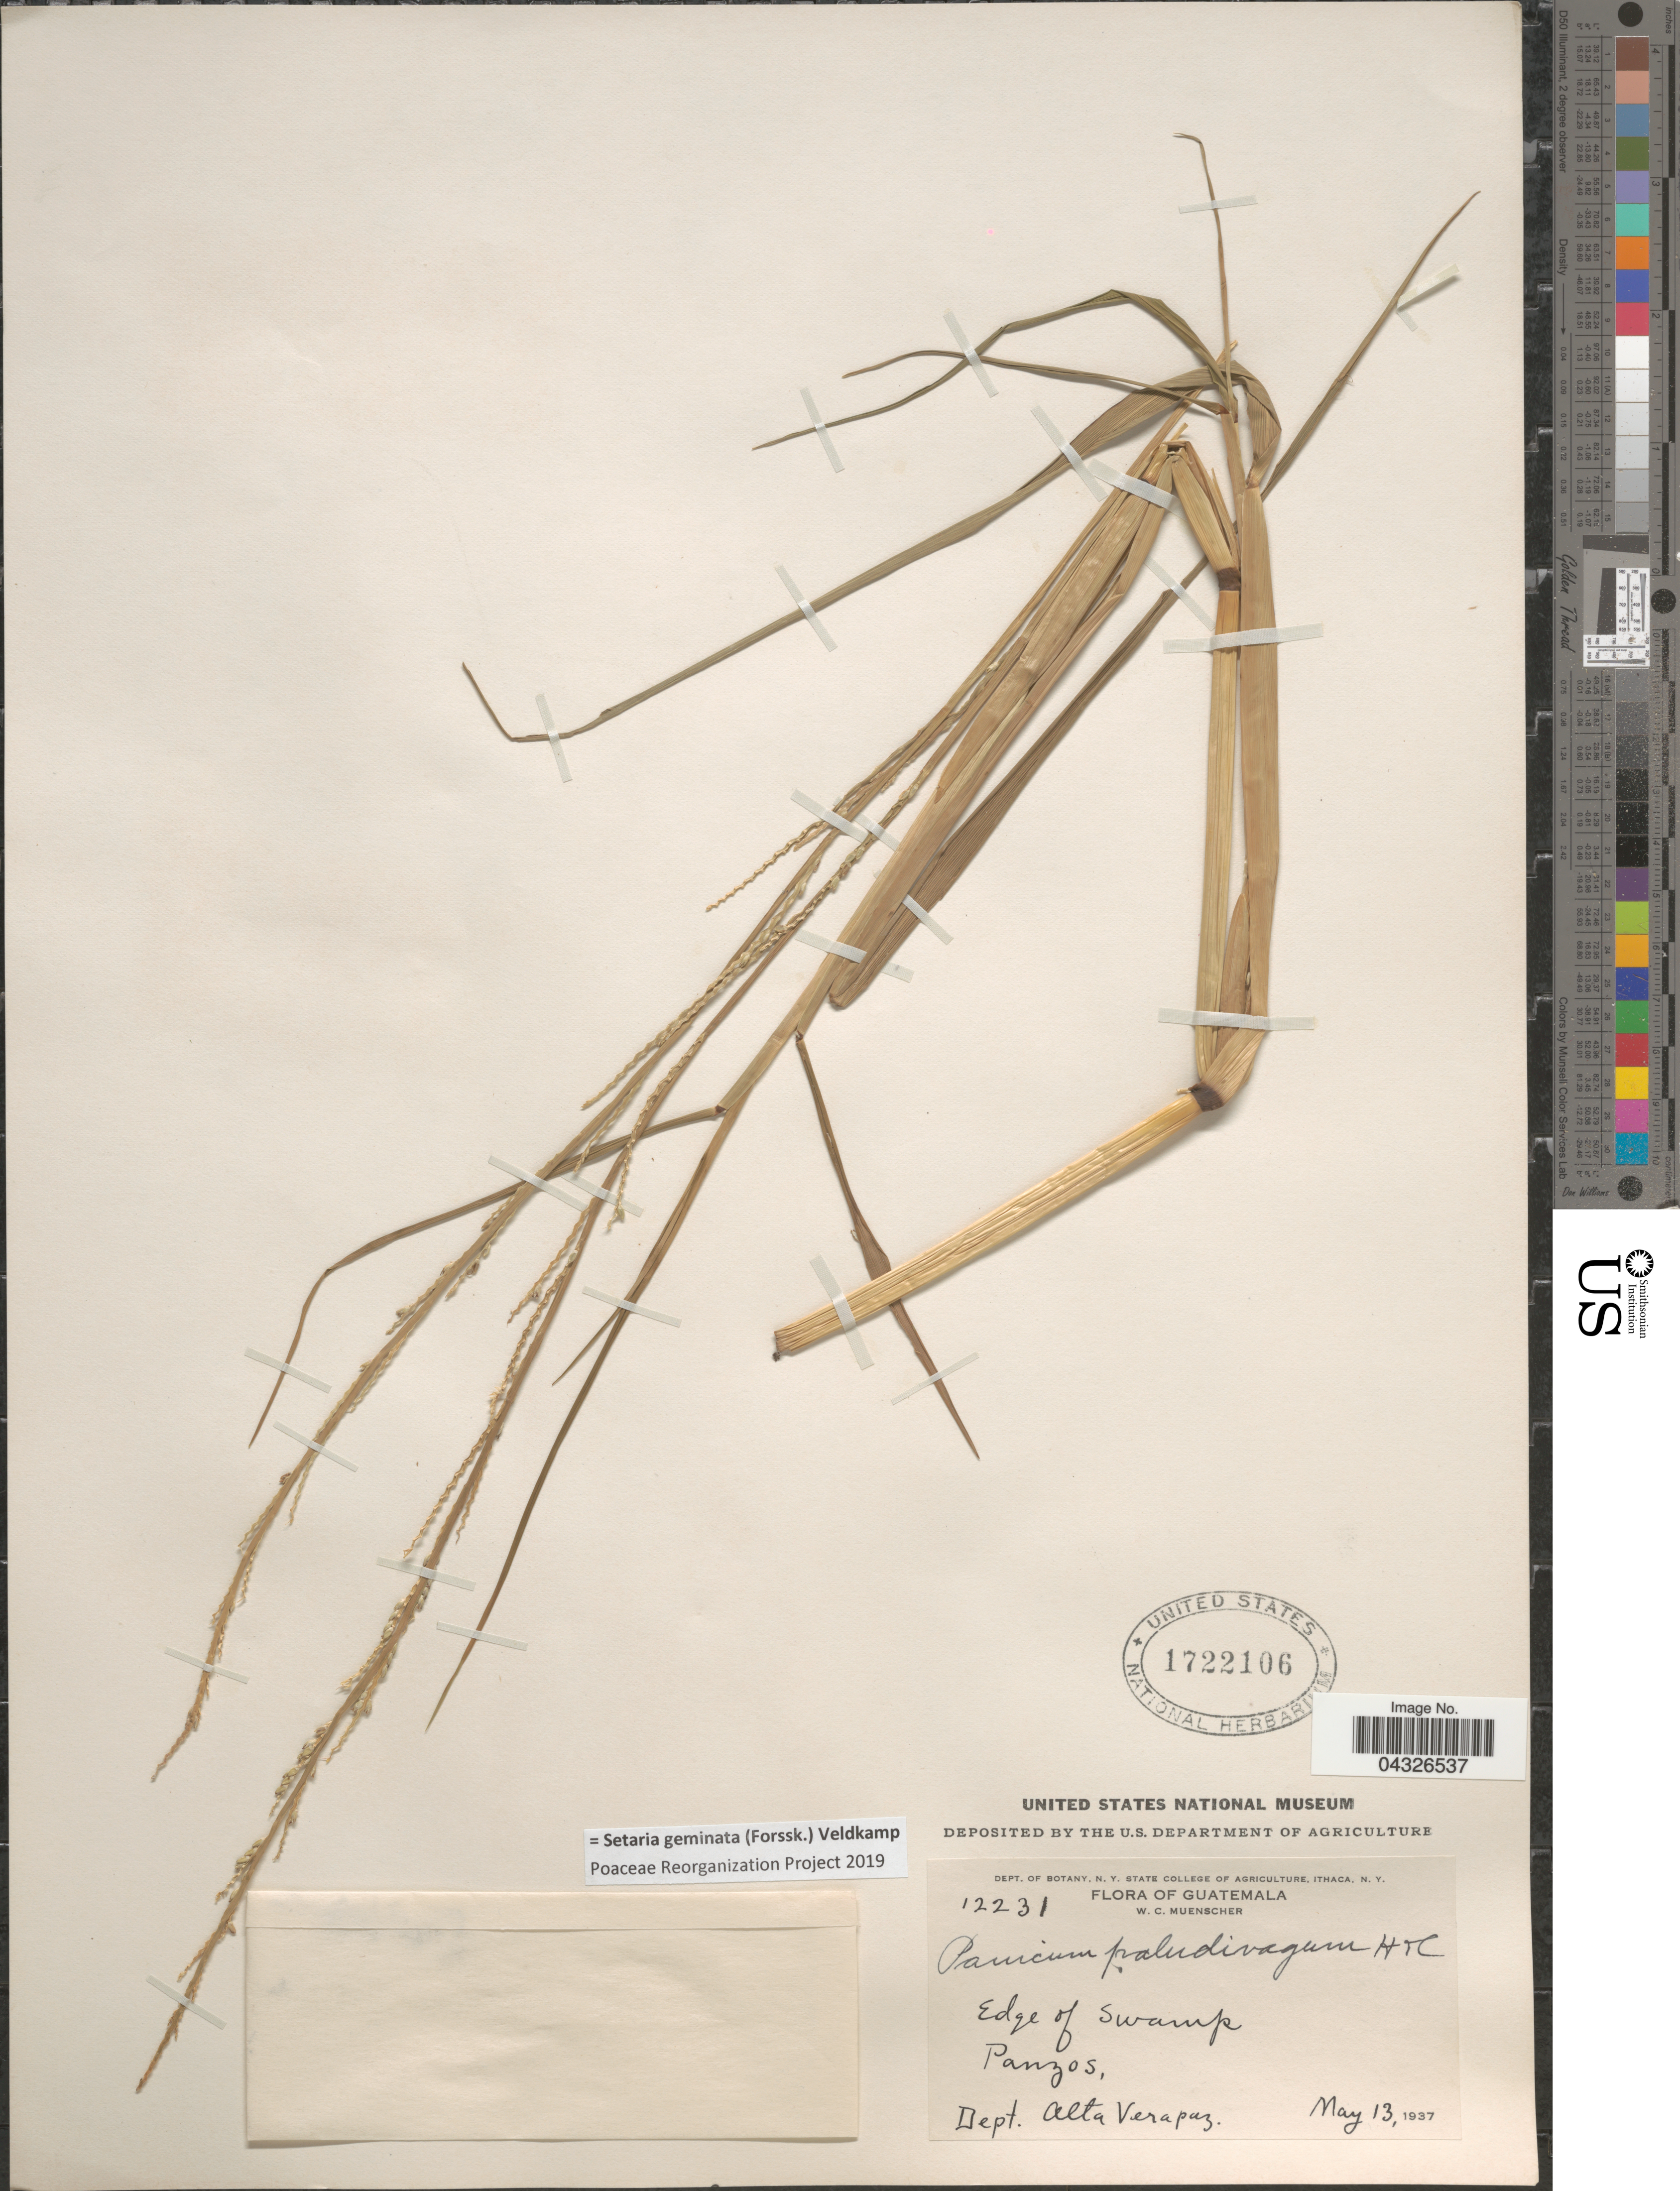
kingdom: Plantae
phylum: Tracheophyta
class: Liliopsida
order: Poales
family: Poaceae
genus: Setaria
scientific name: Setaria geminata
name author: (Forssk.) Veldkamp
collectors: W. Muenscher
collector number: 12231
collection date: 1937-05-13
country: Guatemala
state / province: Alta Verapaz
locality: Edge of swamp. Panzos, Dept. Alta Verapaz.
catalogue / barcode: US 1722106